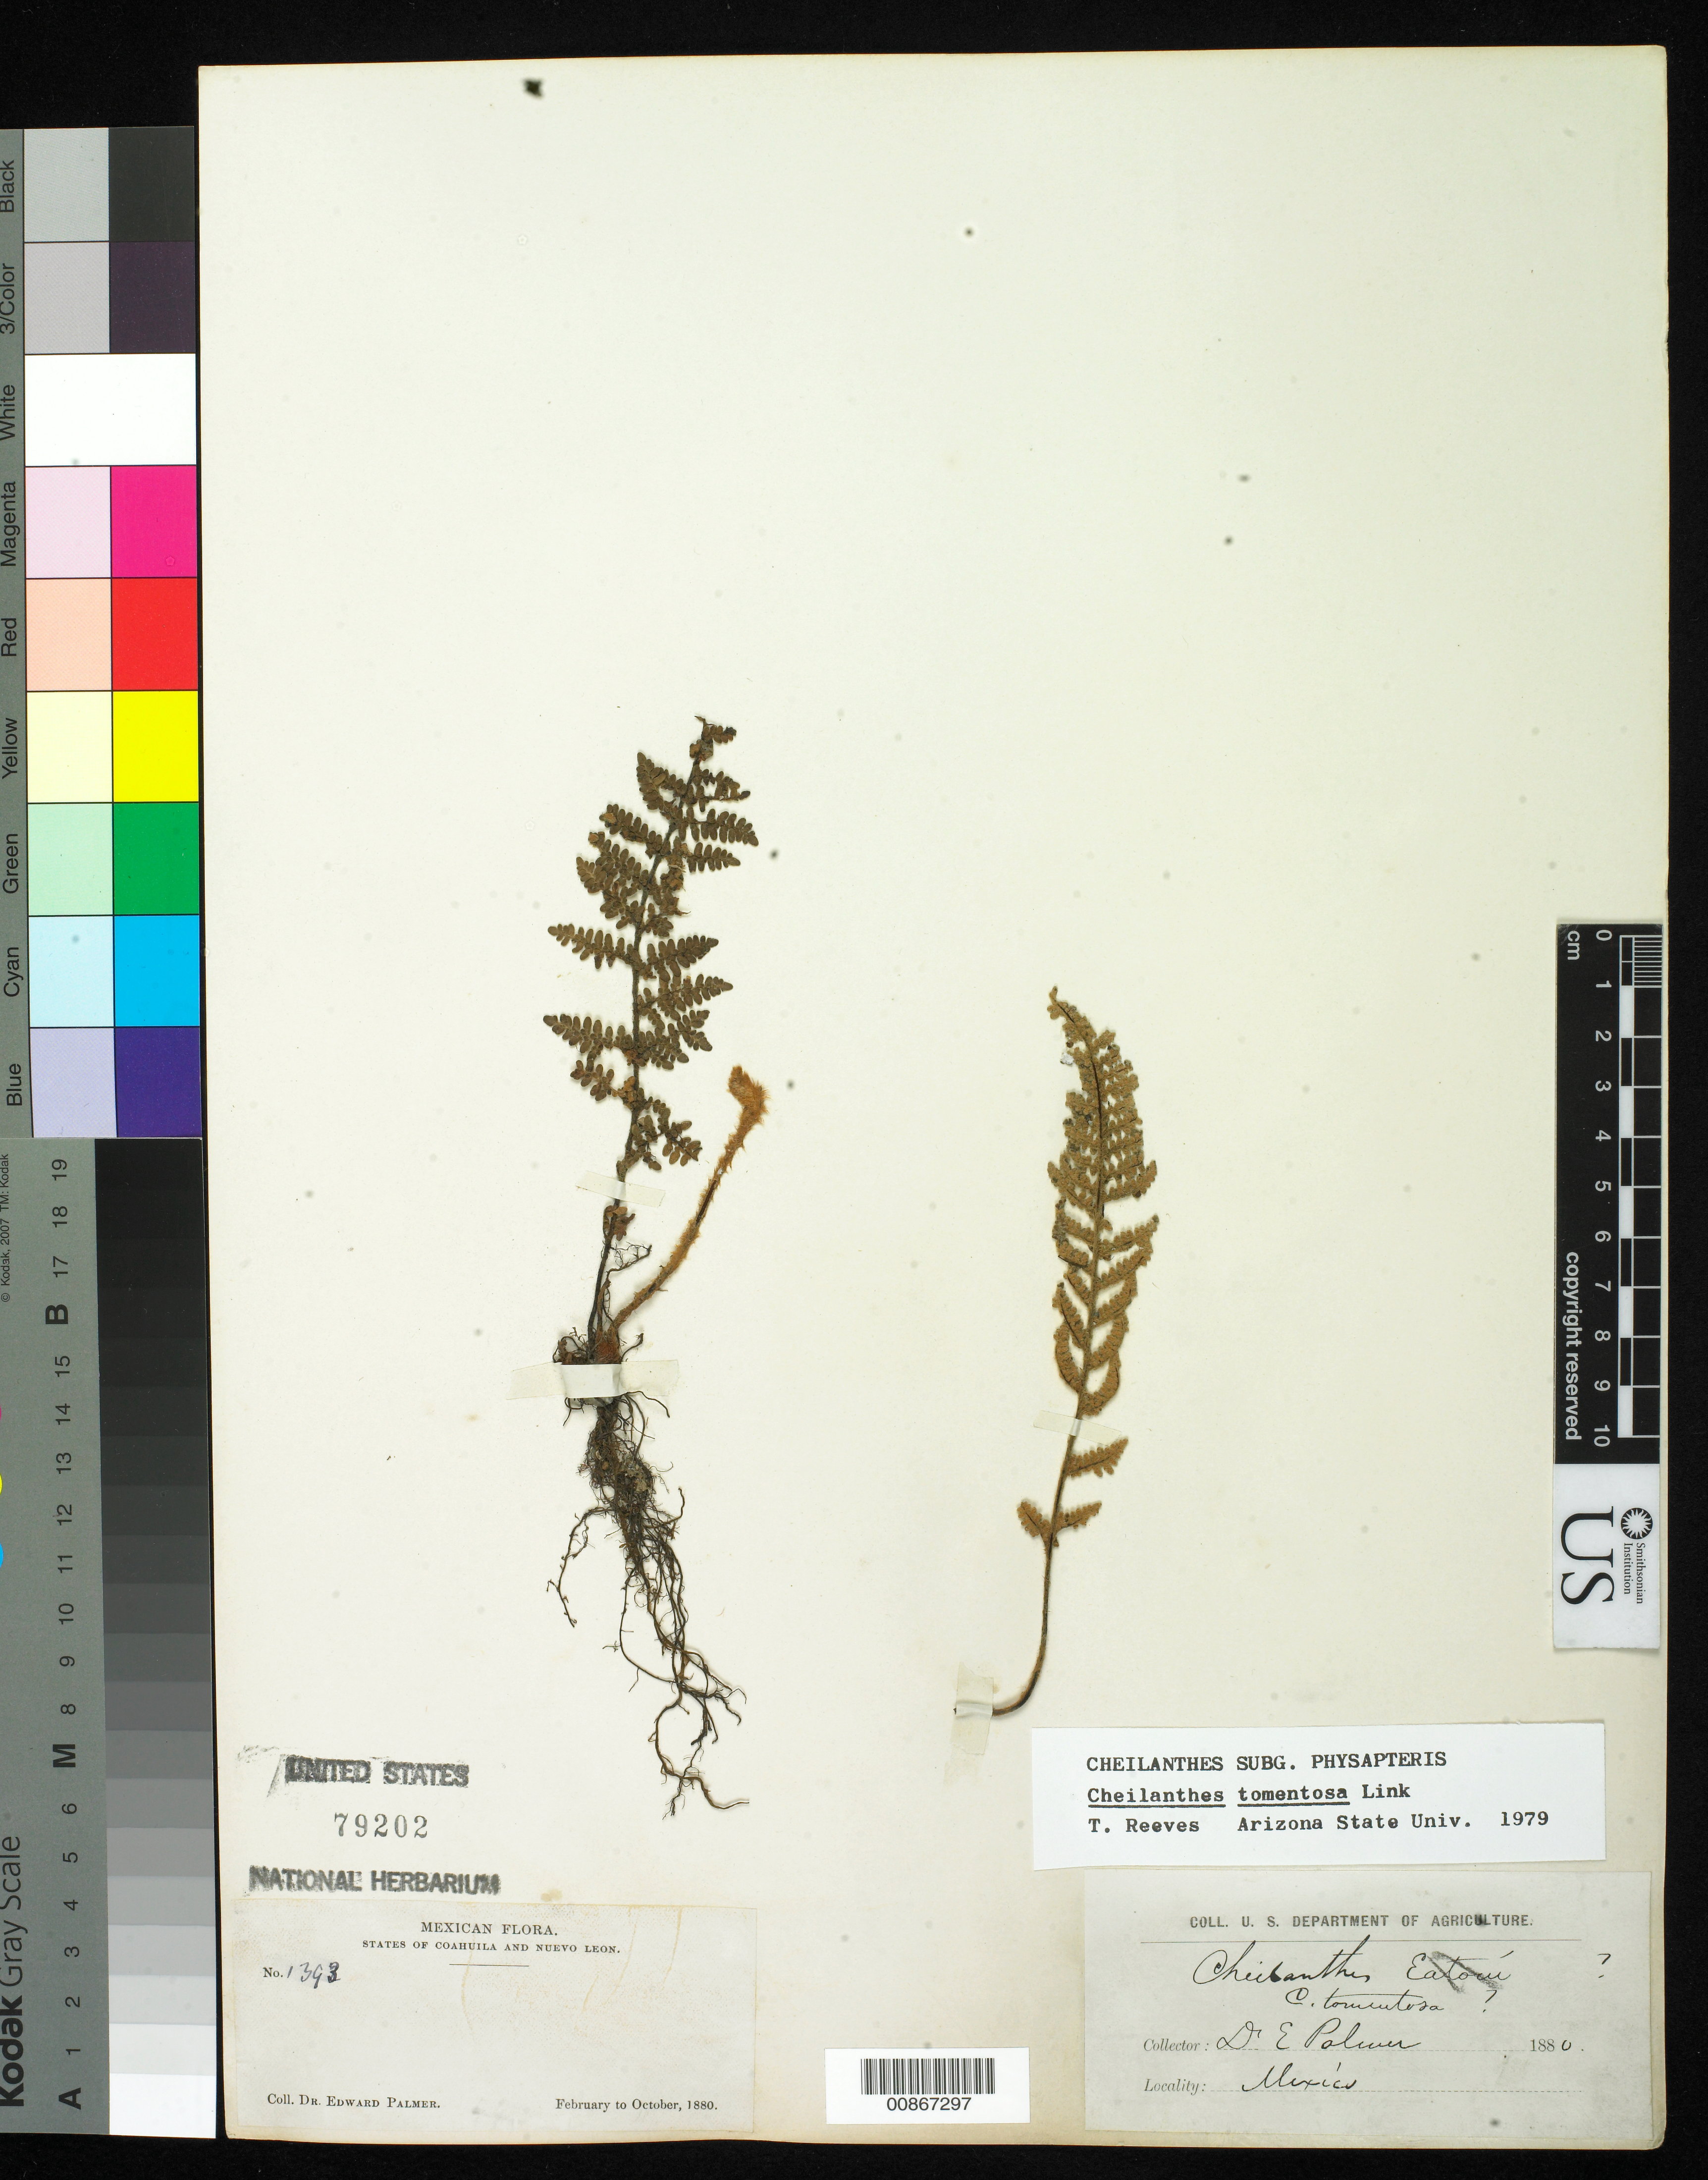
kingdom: Plantae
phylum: Tracheophyta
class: Polypodiopsida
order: Polypodiales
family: Pteridaceae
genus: Myriopteris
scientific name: Myriopteris tomentosa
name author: (Link) Fée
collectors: E. Palmer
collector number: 1393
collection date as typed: Feb 1880 to -- Oct 1880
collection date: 1880-02/1880-10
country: Mexico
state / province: Coahuila / Nuevo León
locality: States of Coahuila and Nuevo León.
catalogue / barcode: US 79202